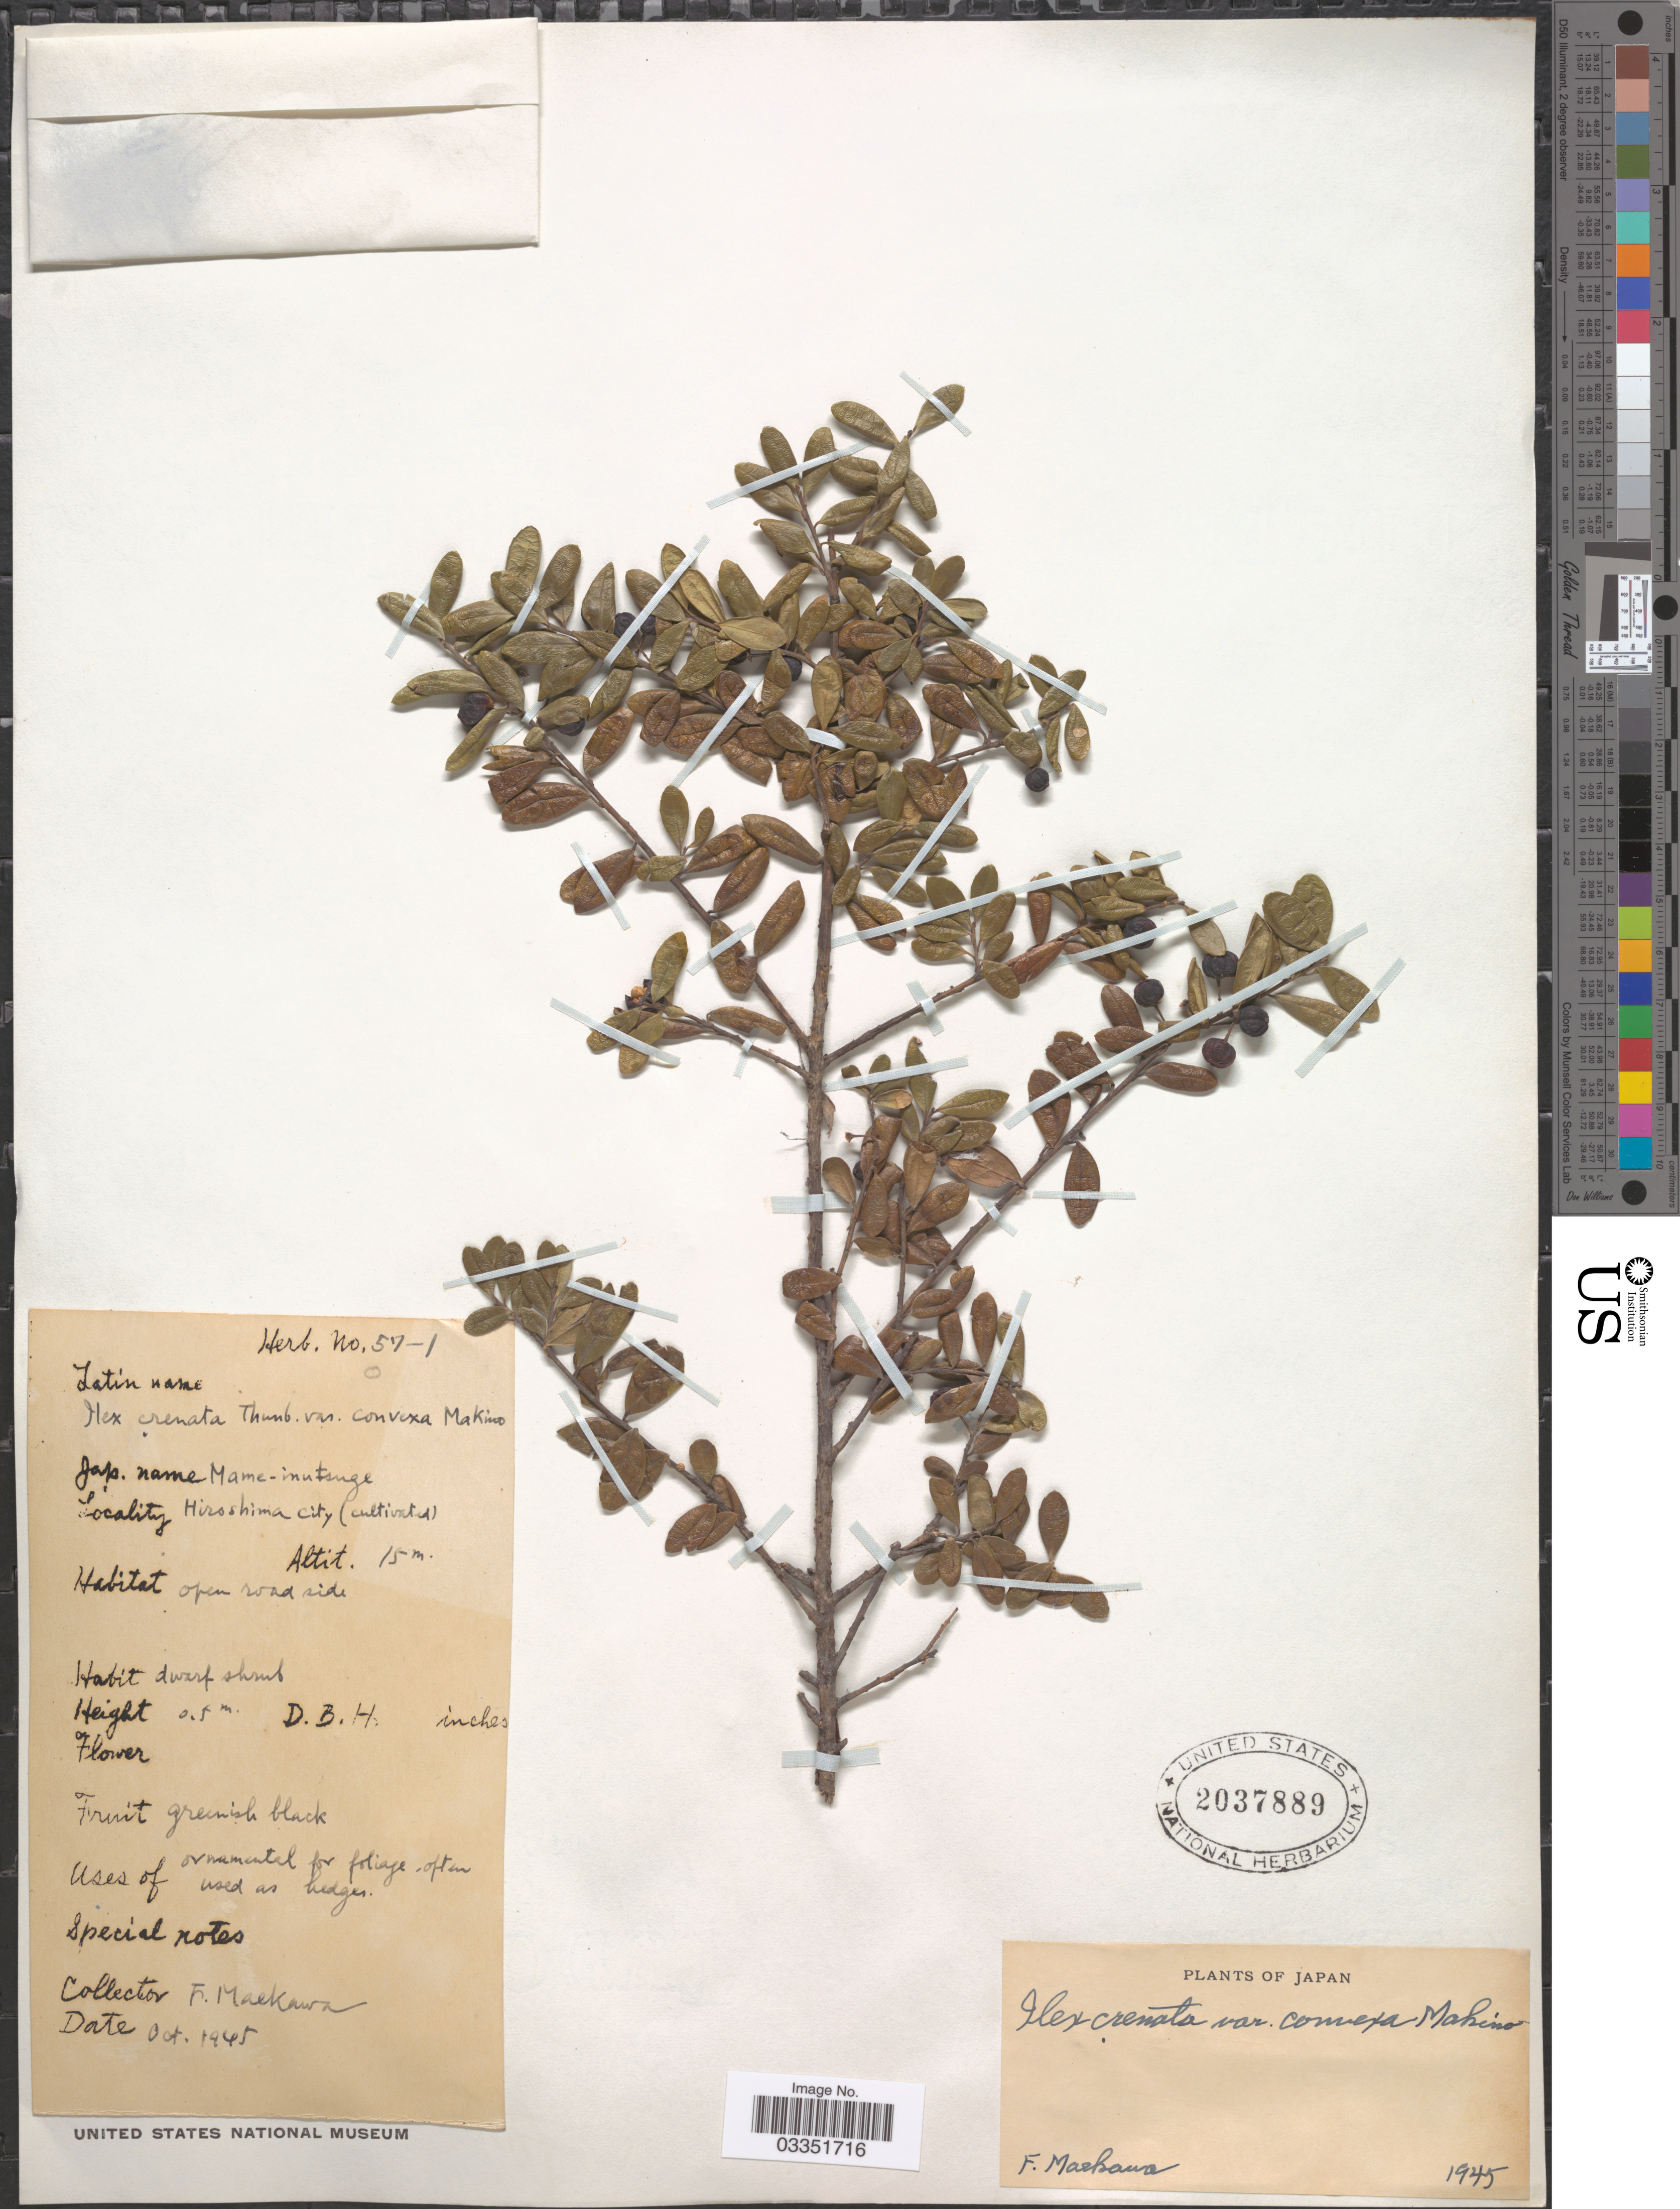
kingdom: Plantae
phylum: Tracheophyta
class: Magnoliopsida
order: Aquifoliales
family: Aquifoliaceae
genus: Ilex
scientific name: Ilex crenata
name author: Thunb.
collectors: F. Maekawa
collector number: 57-I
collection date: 1945-10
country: Japan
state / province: Hirosima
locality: Hiroshima City.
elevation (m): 15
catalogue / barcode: US 2037889